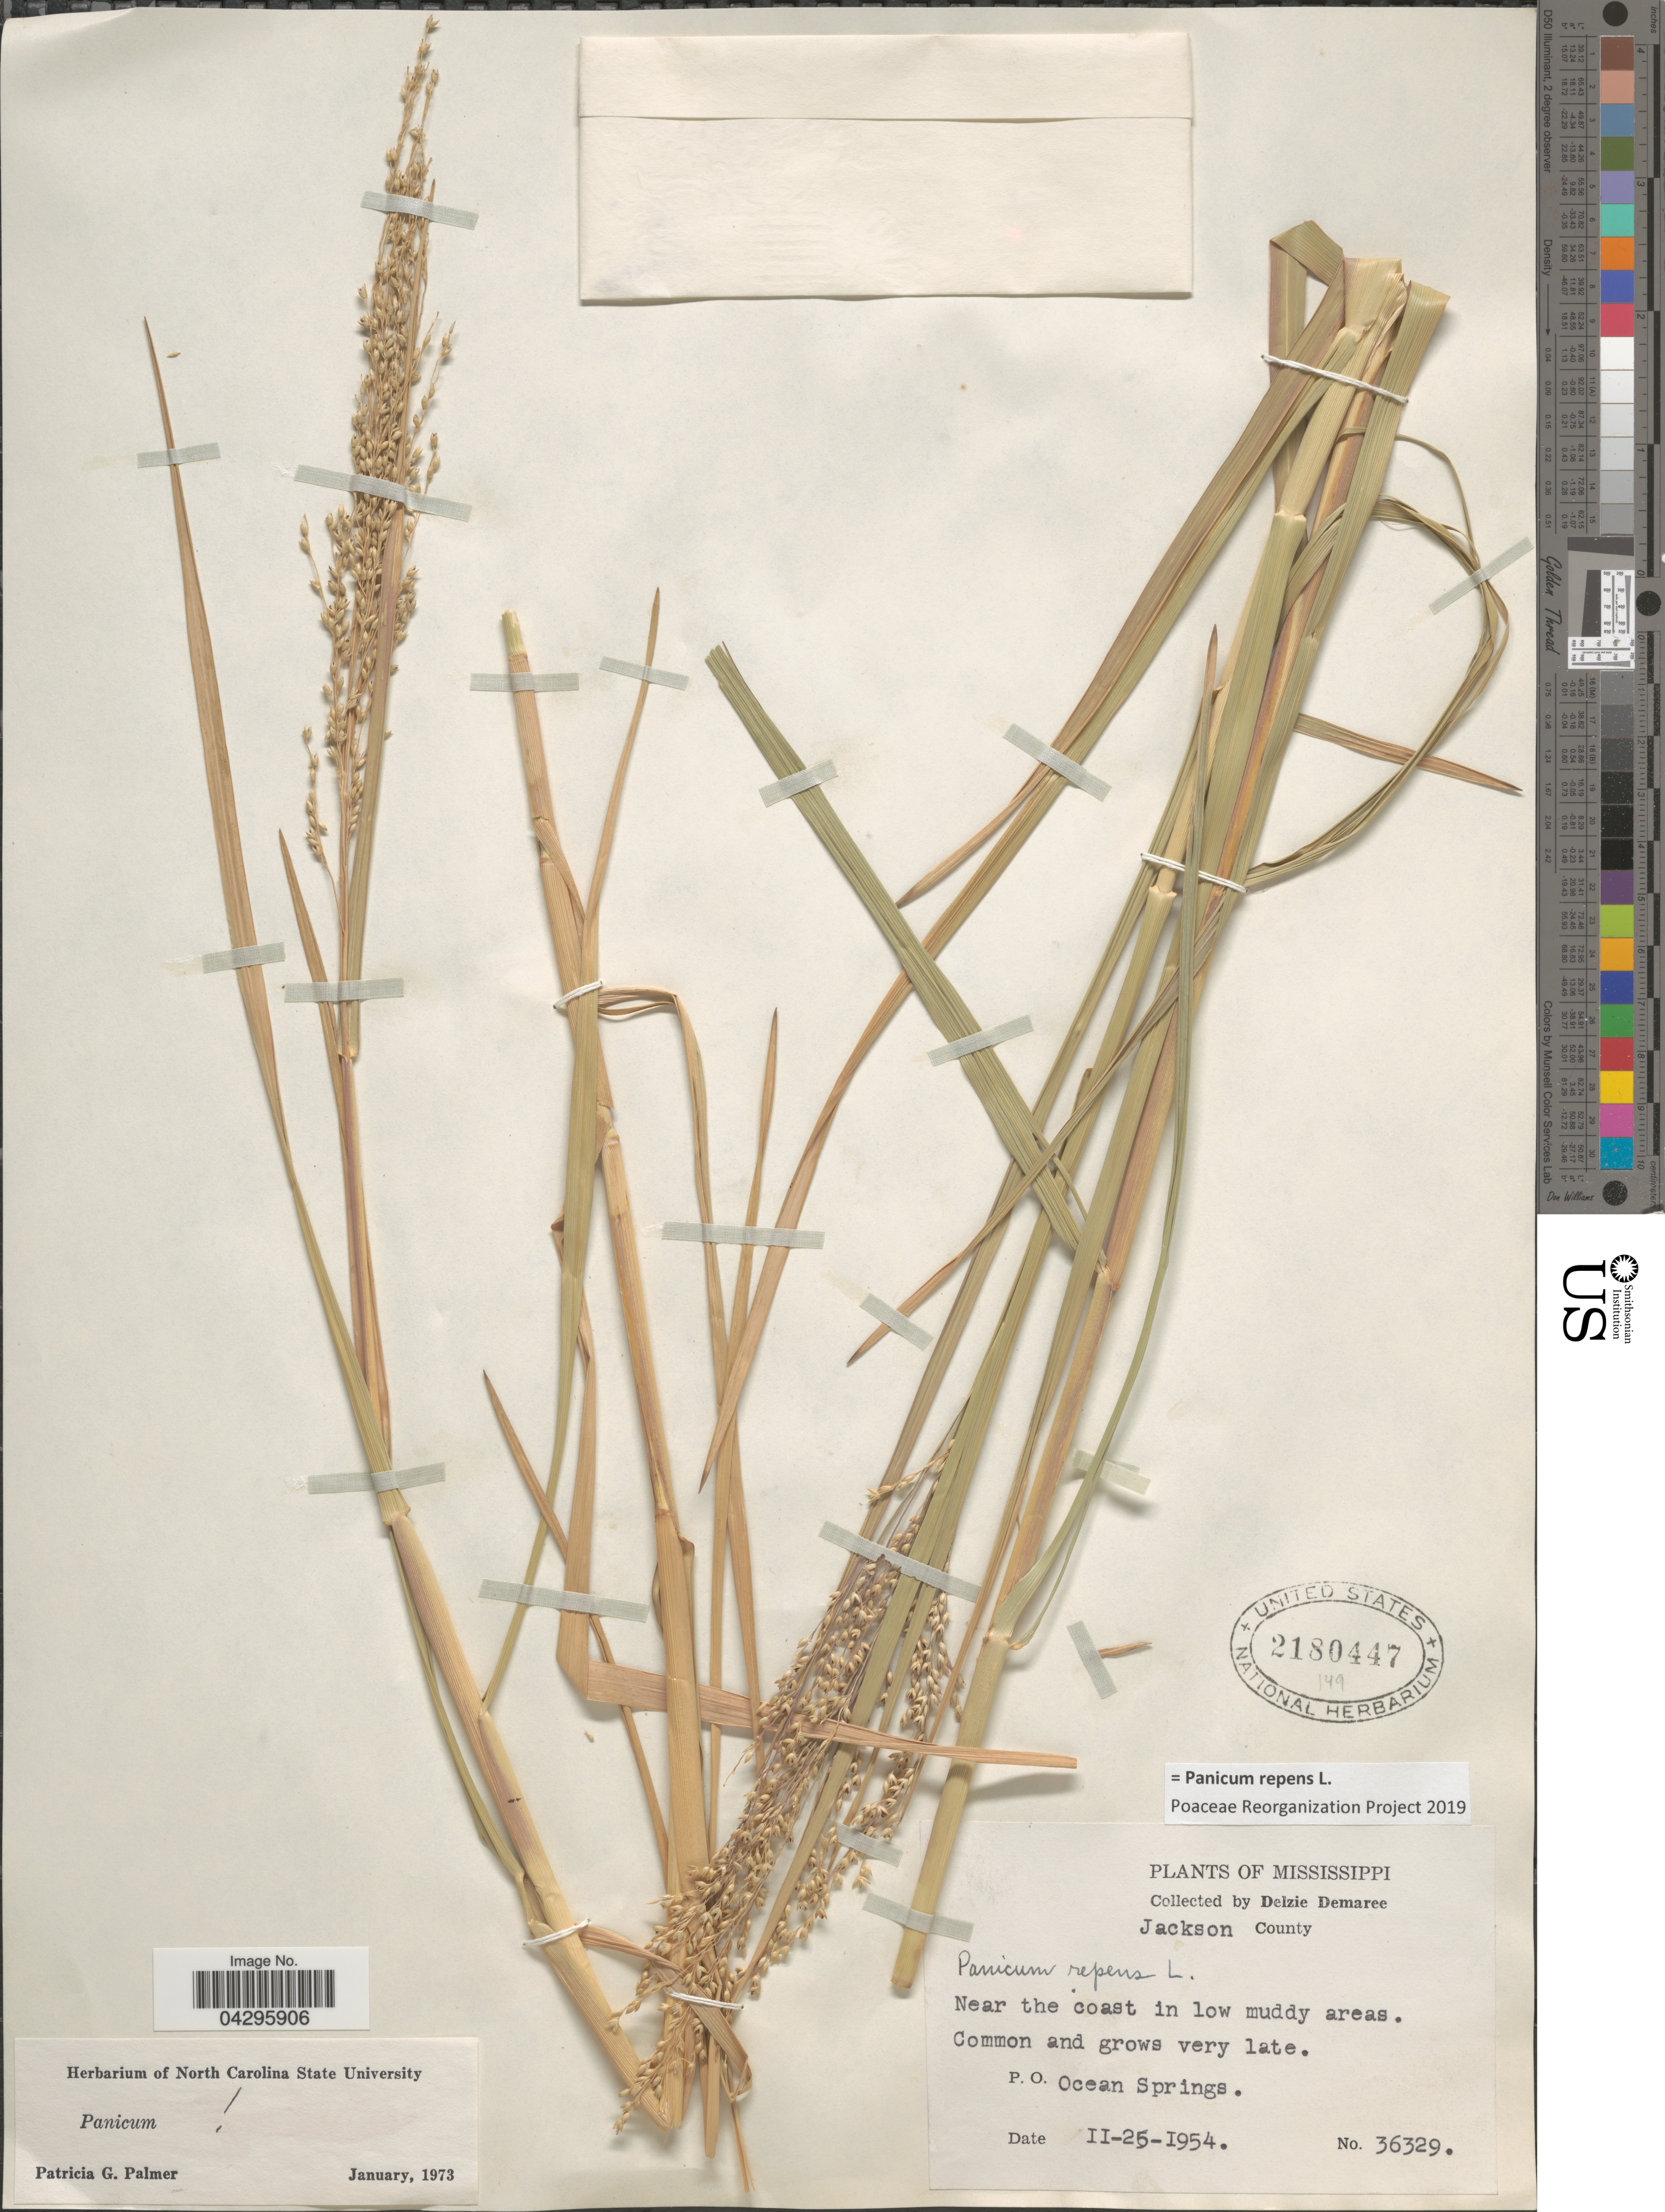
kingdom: Plantae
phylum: Tracheophyta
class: Liliopsida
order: Poales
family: Poaceae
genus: Panicum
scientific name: Panicum repens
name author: L.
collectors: D. Demaree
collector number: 36329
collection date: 1954-11-25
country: United States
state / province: Mississippi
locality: Jackson County. Near the coast in low muddy areas. Common and grows very late. P. O. Ocean Springs.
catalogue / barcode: US 2180447